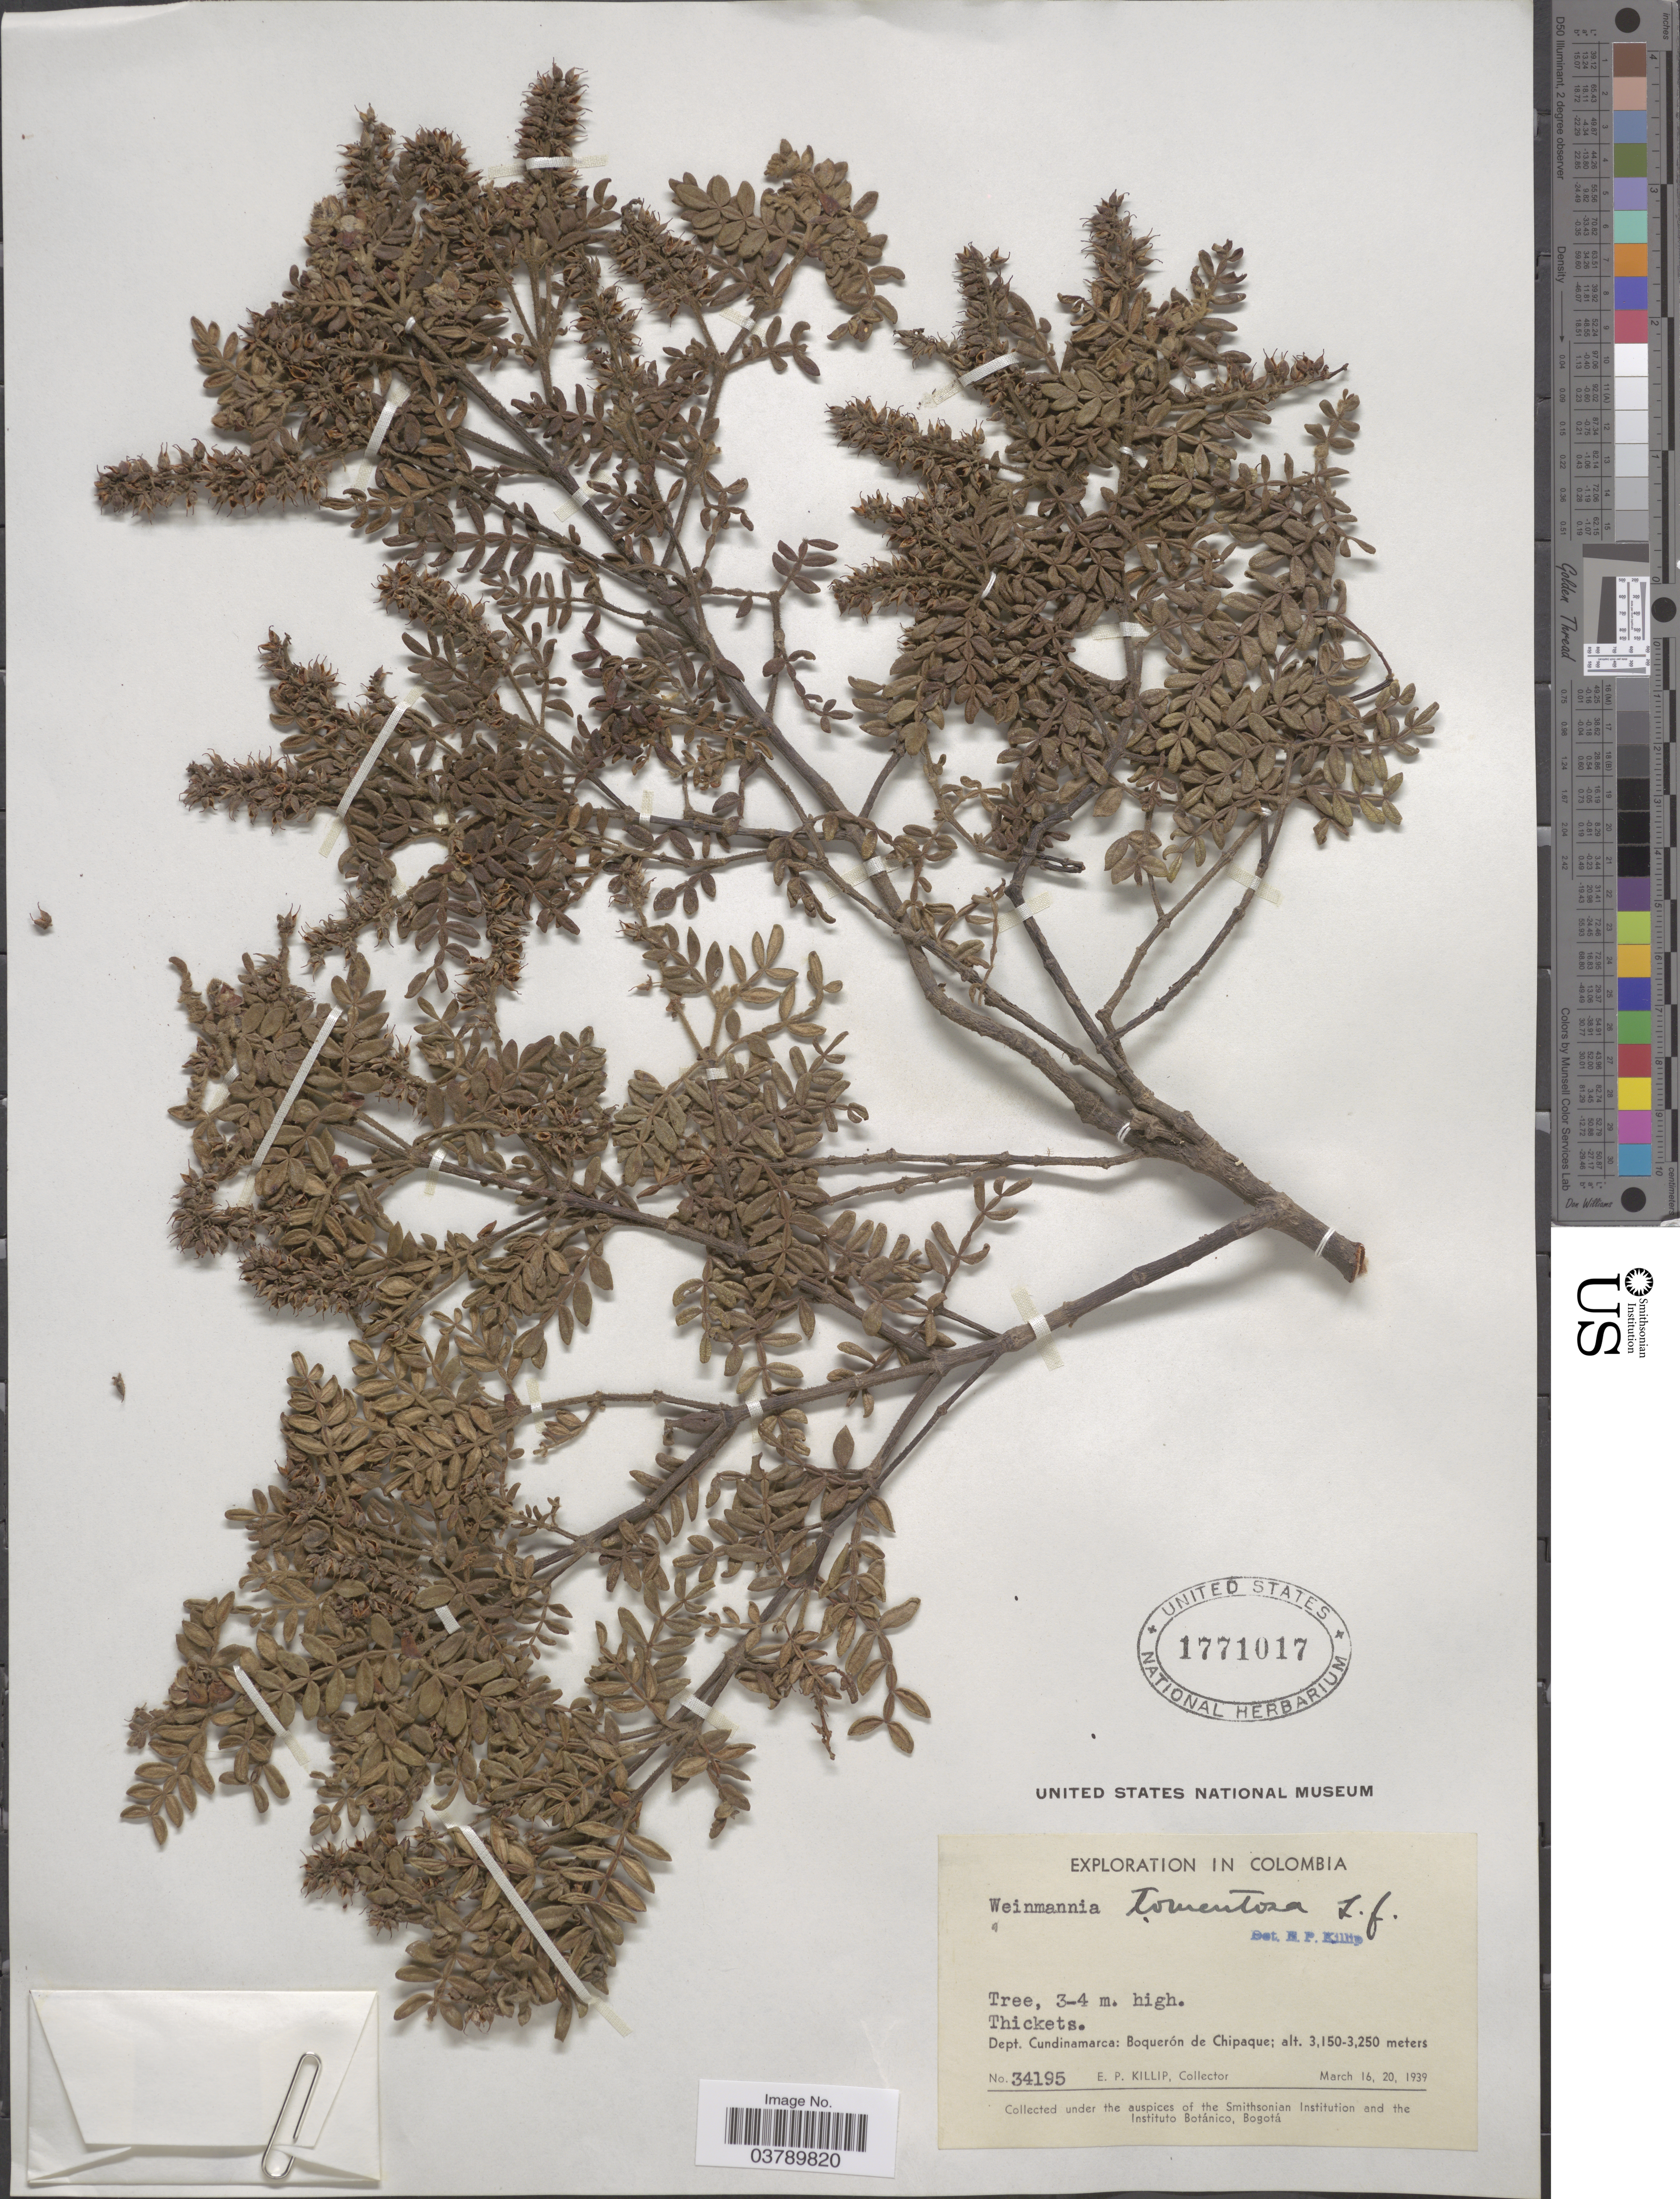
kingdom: Plantae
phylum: Tracheophyta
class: Magnoliopsida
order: Oxalidales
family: Cunoniaceae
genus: Weinmannia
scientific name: Weinmannia tomentosa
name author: L.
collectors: E. P. Killip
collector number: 34195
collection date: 1939-03-16/1939-03-20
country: Colombia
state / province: Cundinamarca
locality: Dept. Cundinamarca: Boquerón de Chipaque.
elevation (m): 3150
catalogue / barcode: US 1771017